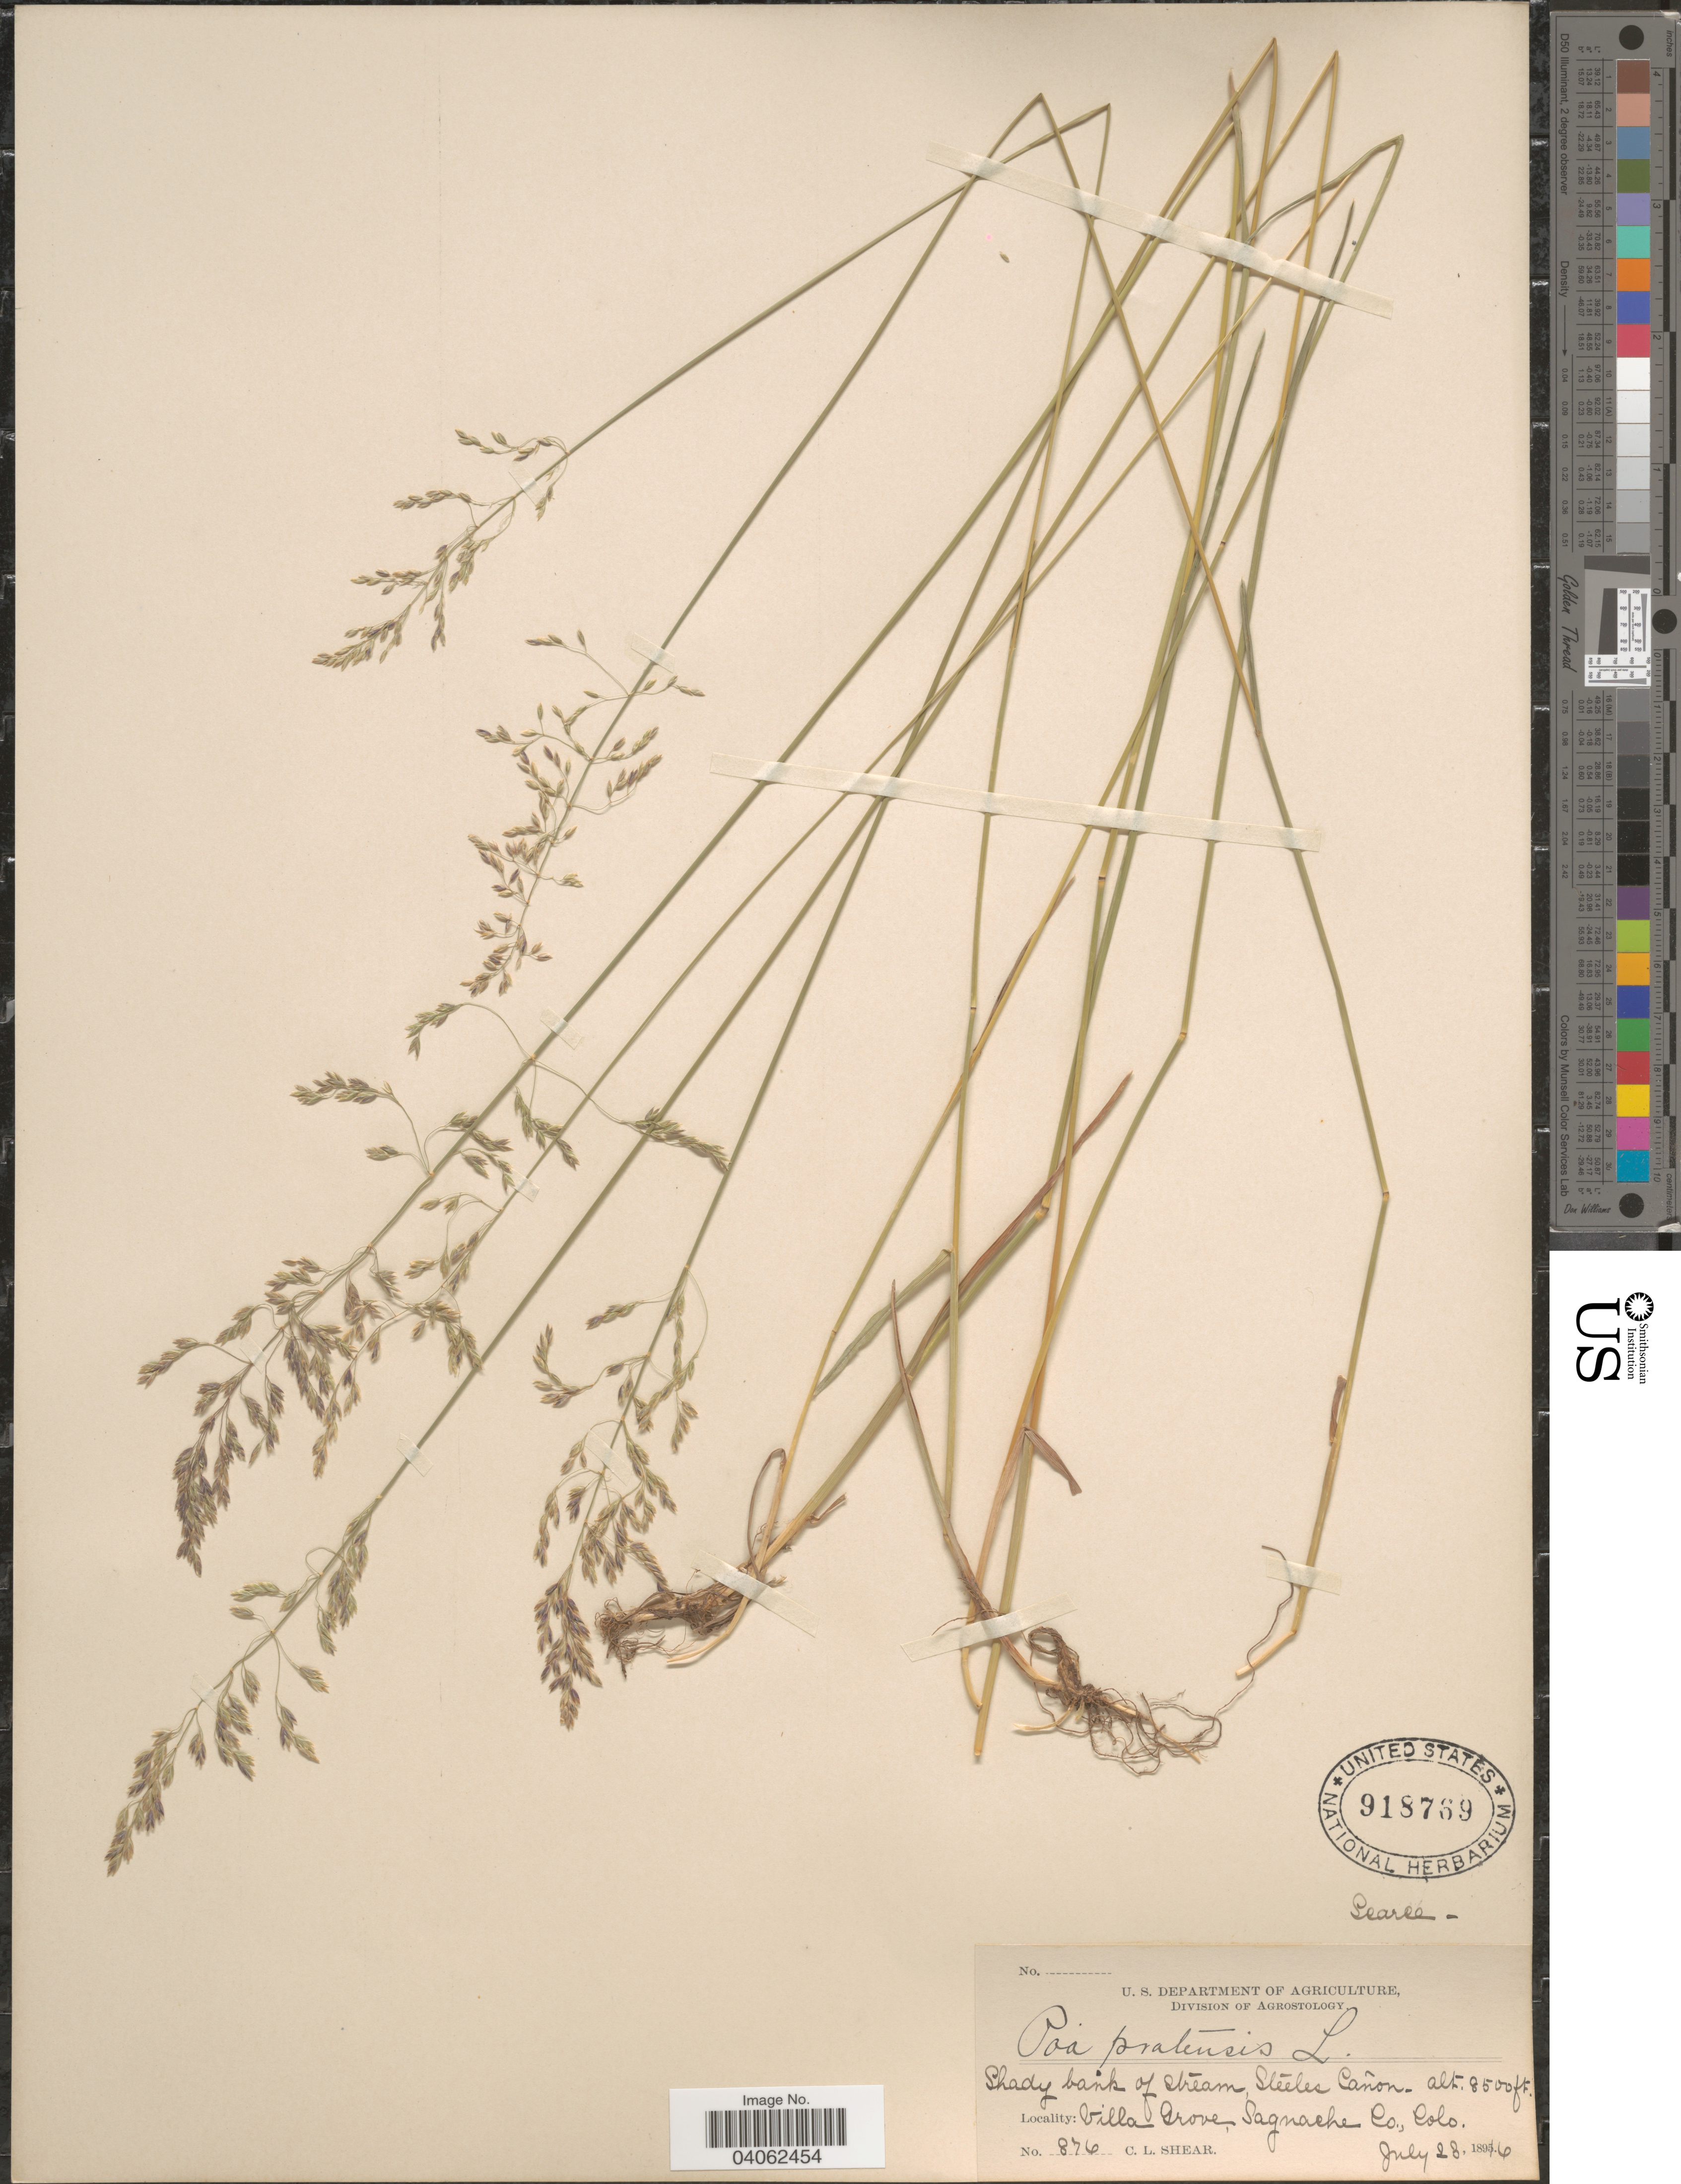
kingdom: Plantae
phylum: Tracheophyta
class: Liliopsida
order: Poales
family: Poaceae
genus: Poa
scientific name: Poa pratensis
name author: L.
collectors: C. L. Shear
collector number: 876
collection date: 1896-07-23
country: United States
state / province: Colorado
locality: Shady bank of stream, Steeles Cañon. Villa Grove, Saguache Co.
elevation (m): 2591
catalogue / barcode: US 918769